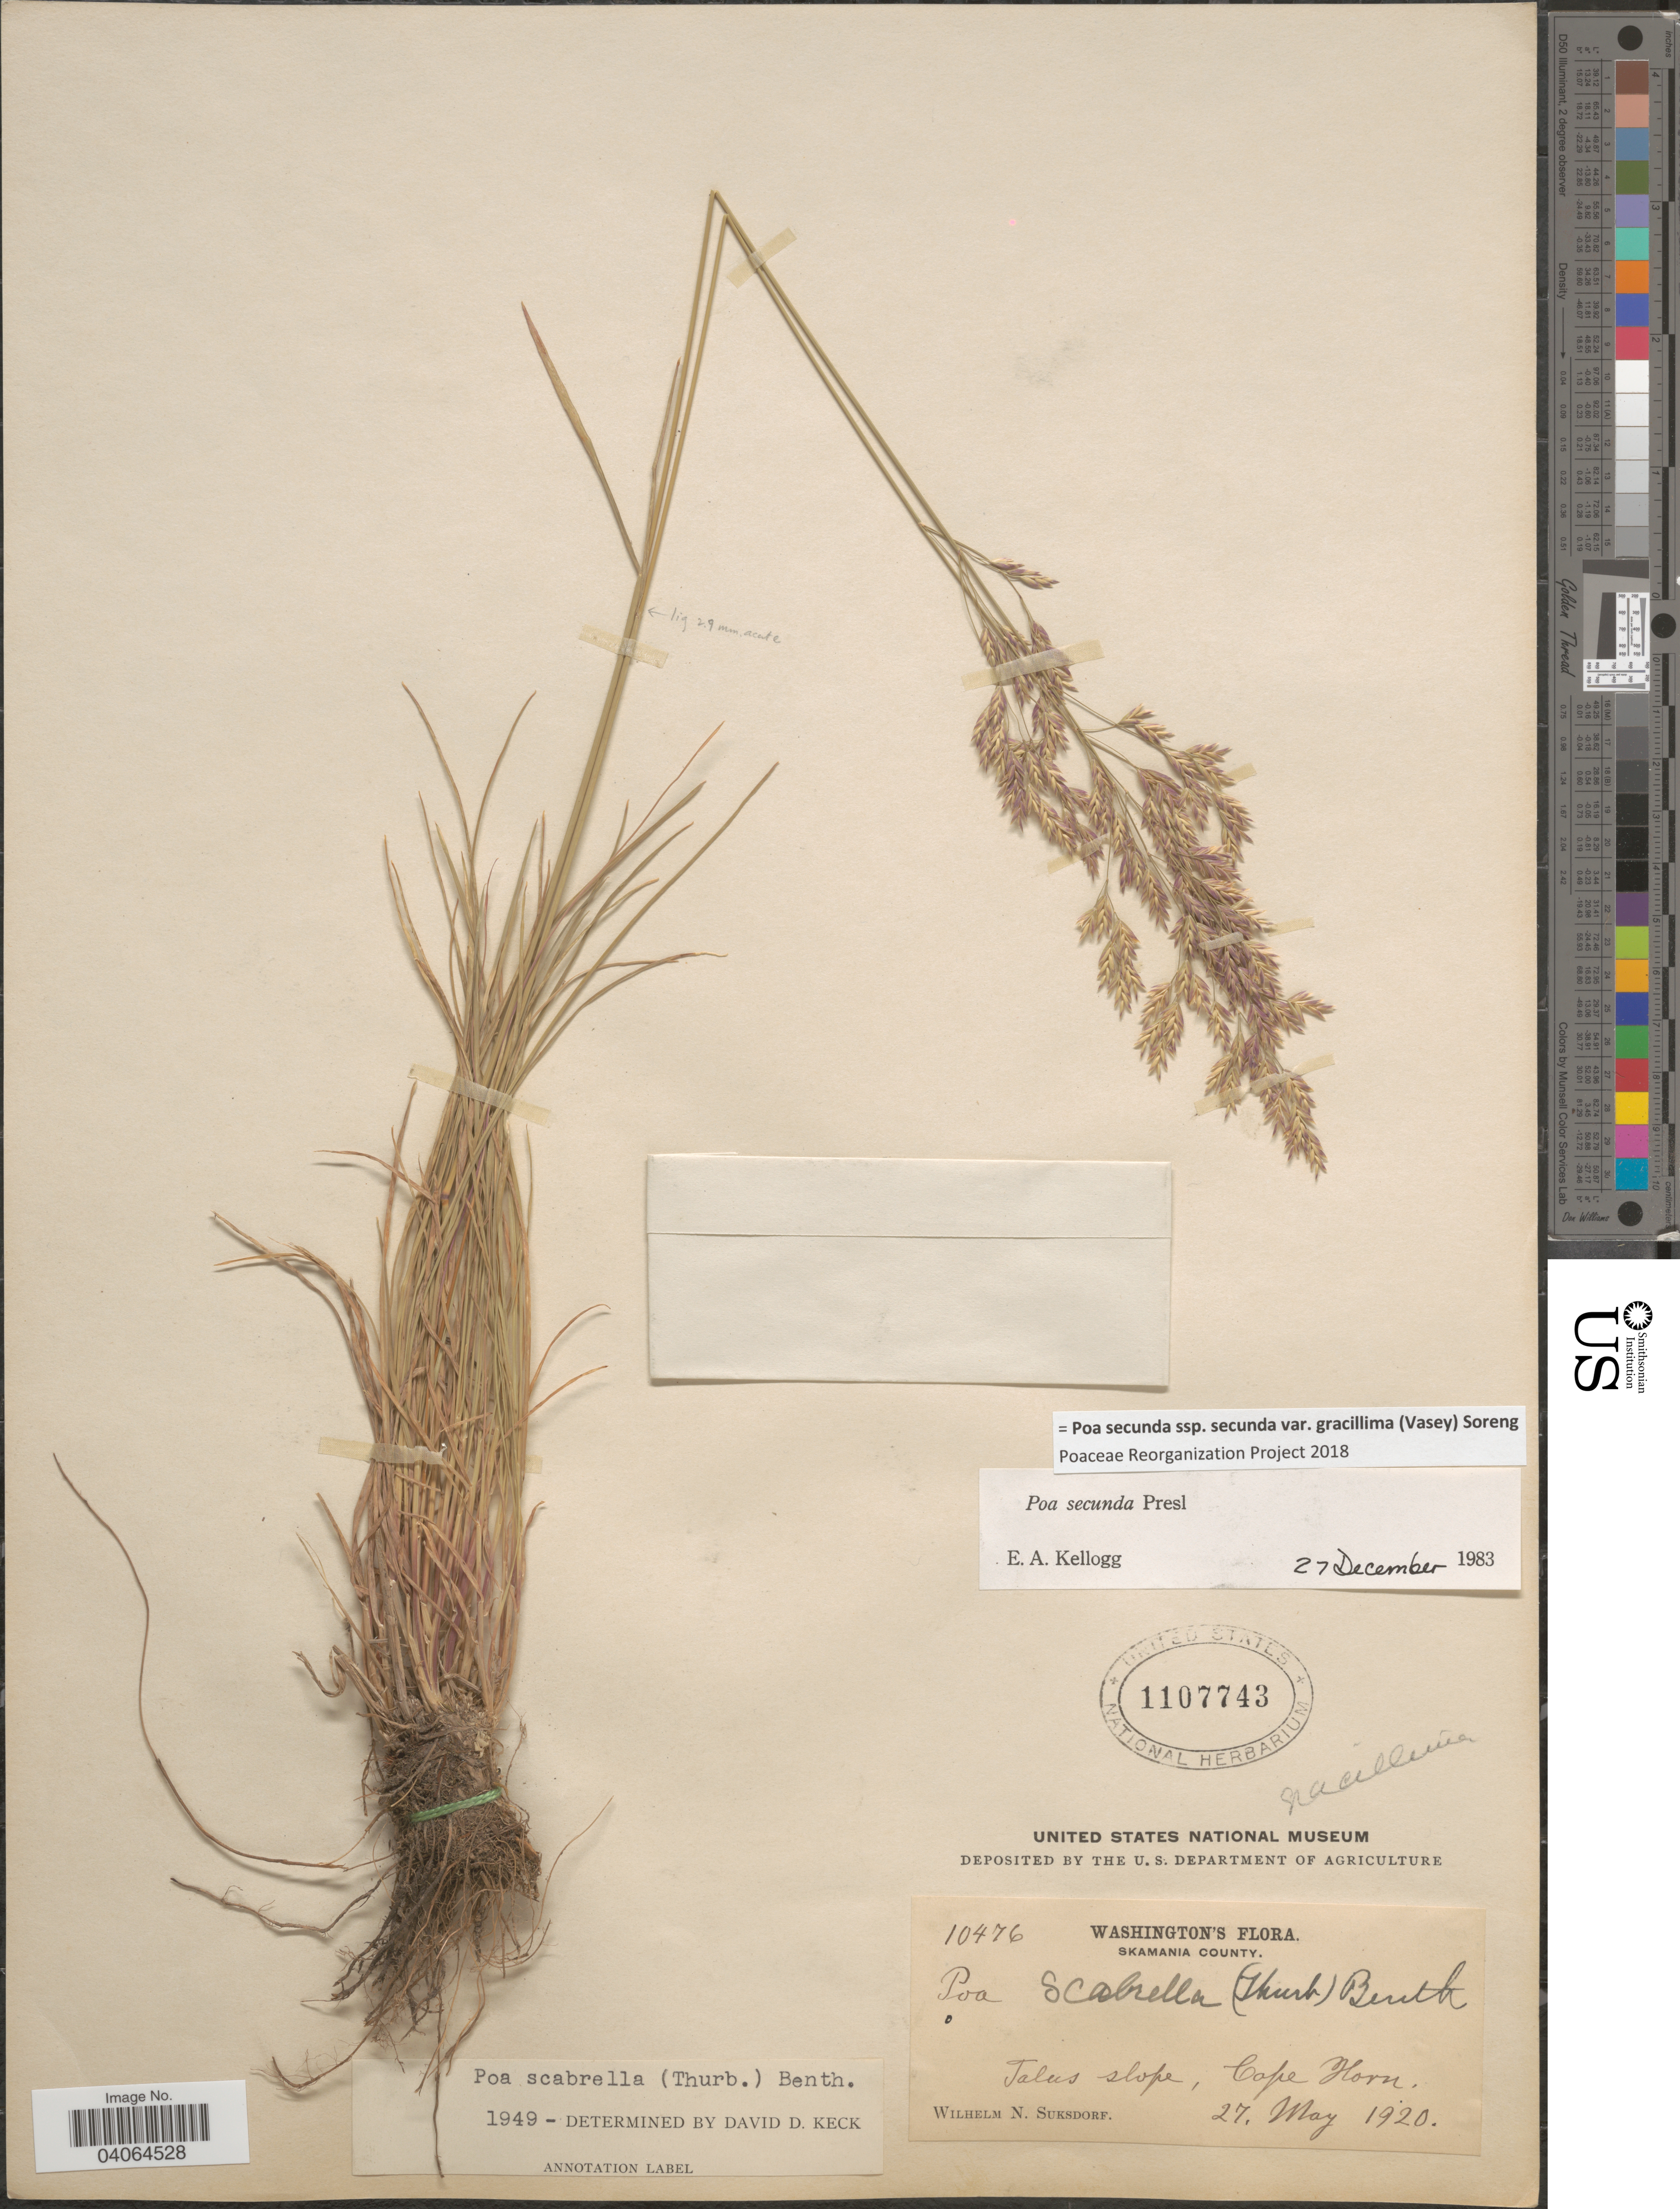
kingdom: Plantae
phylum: Tracheophyta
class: Liliopsida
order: Poales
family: Poaceae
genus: Poa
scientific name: Poa secunda subsp. secunda var. gracillima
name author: (Vasey) Soreng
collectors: W. N. Suksdorf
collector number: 10476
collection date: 1920-05-27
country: United States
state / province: Washington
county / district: Skamania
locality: Skamania County. Talus slope, Cape Horn.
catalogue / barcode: US 1107743